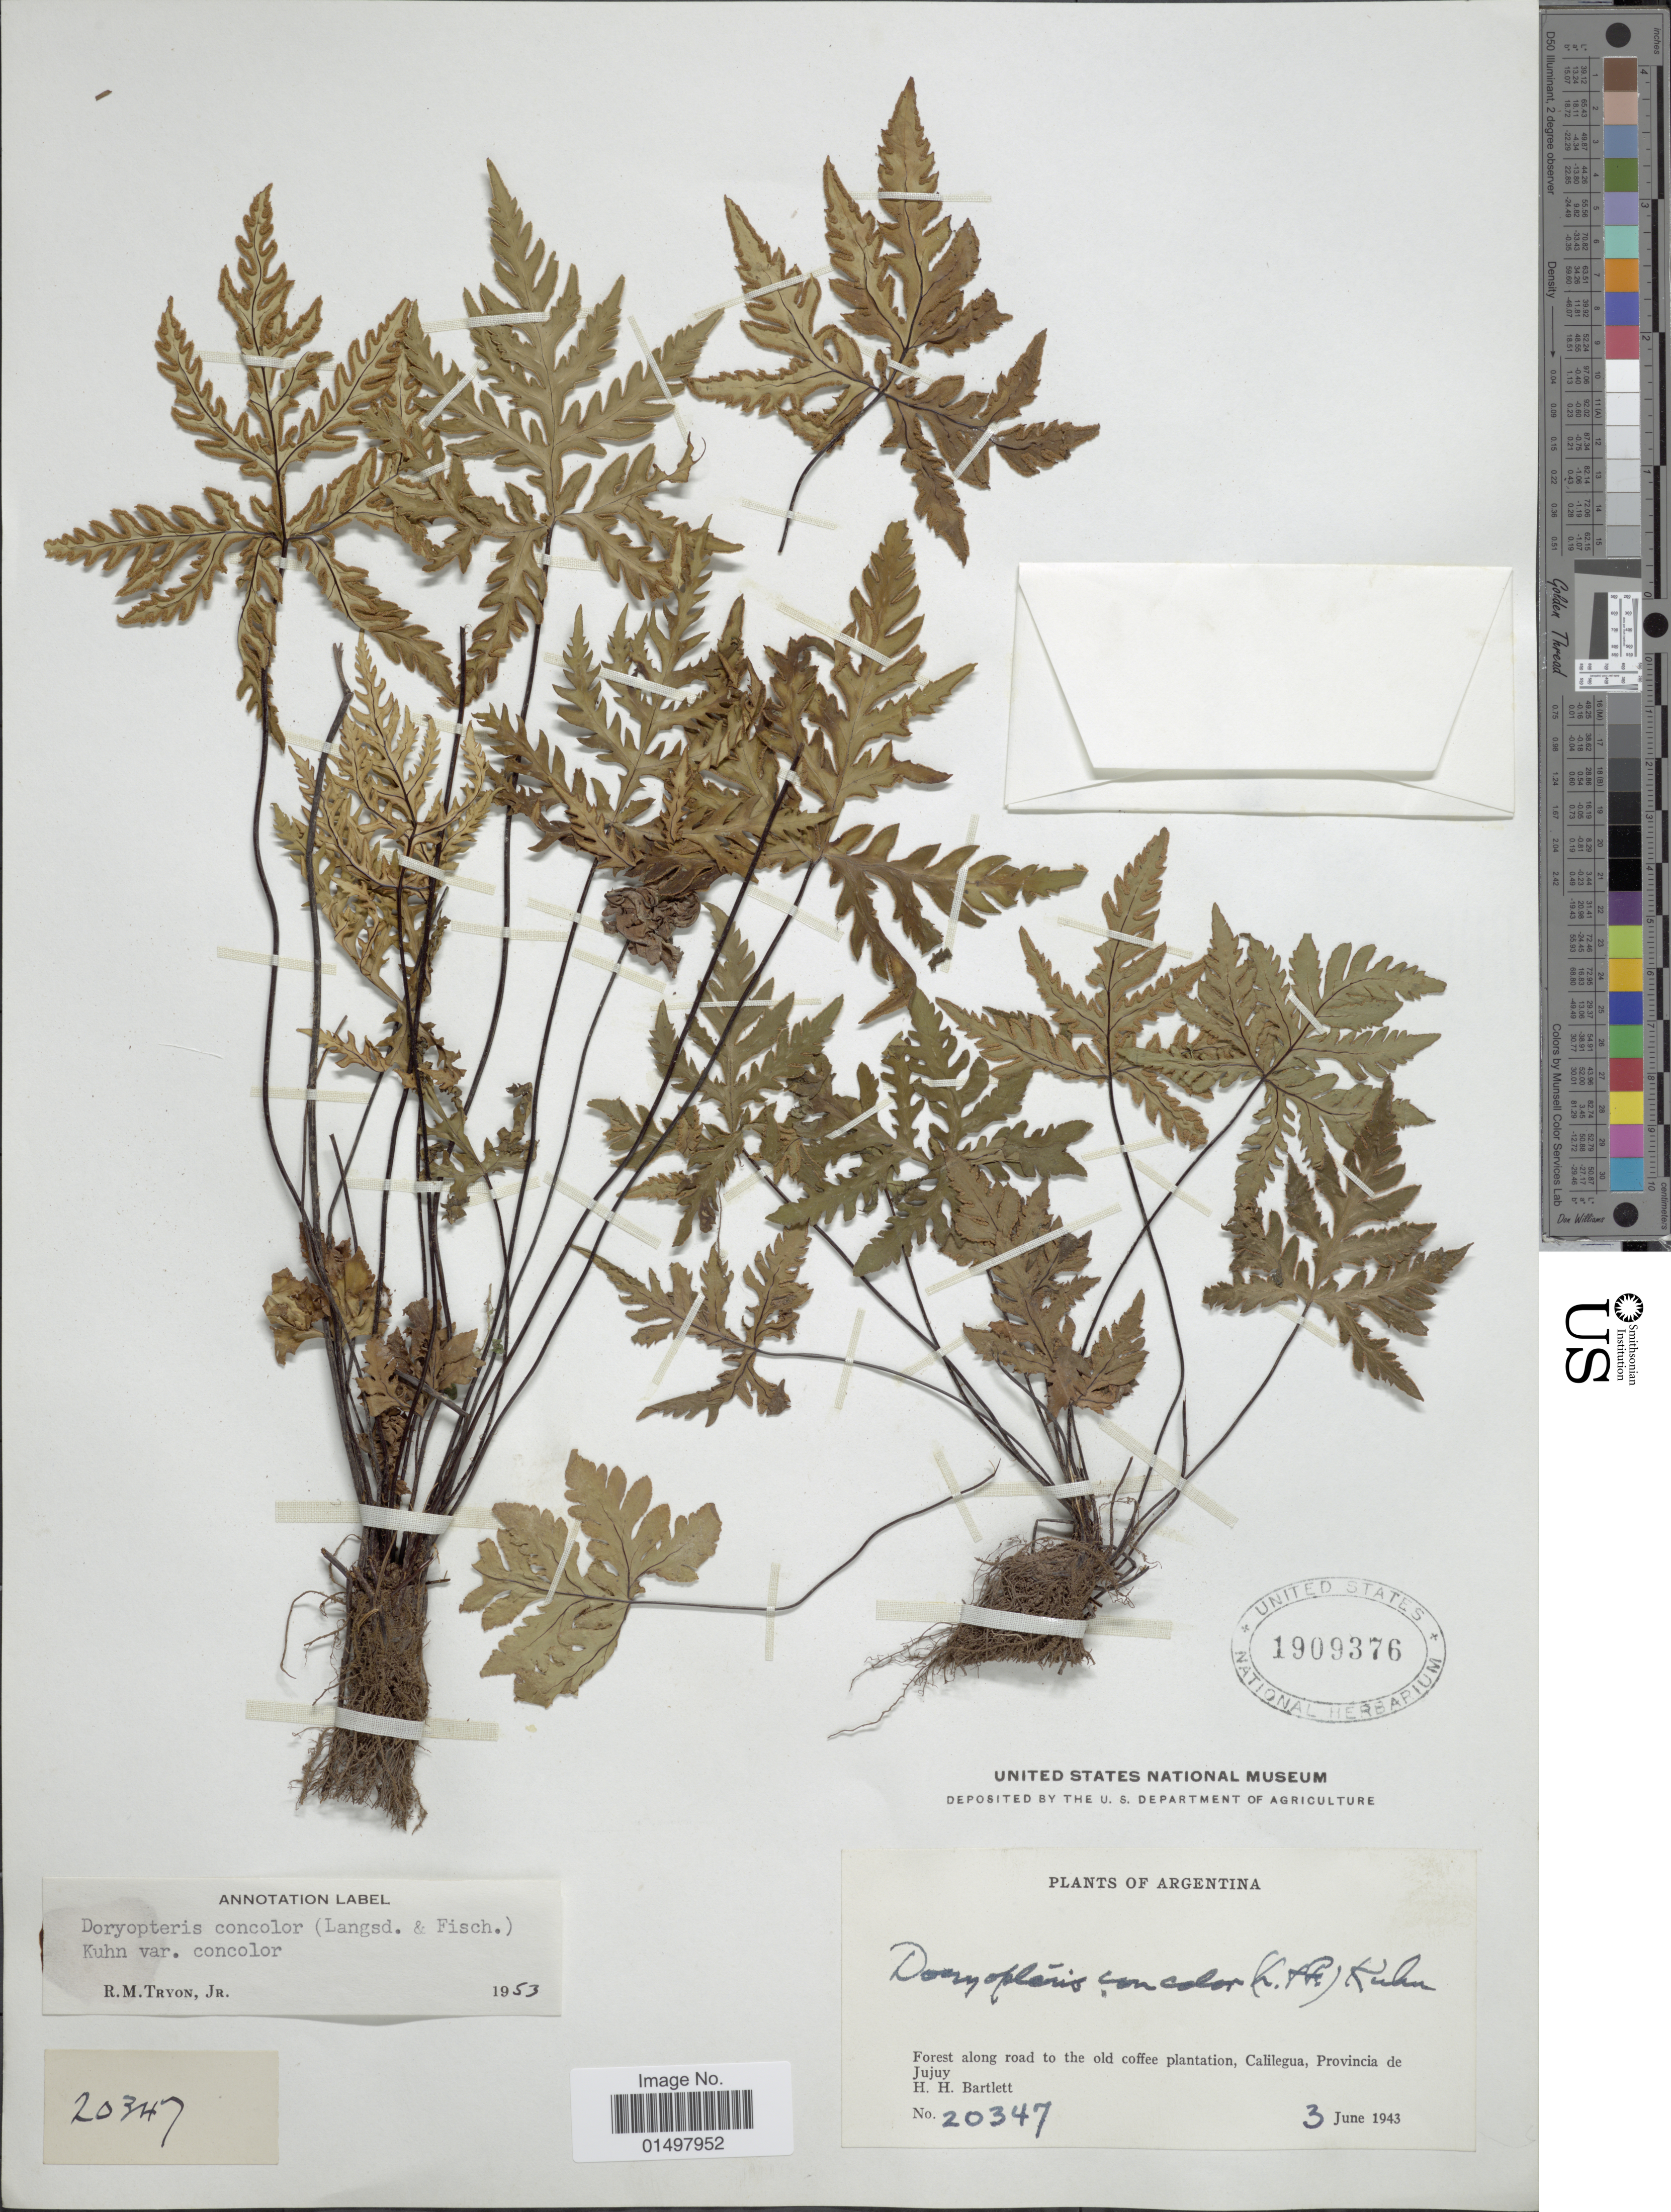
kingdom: Plantae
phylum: Tracheophyta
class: Polypodiopsida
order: Polypodiales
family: Pteridaceae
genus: Doryopteris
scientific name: Doryopteris concolor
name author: (Langsd. & Fisch.) Kuhn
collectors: H. H. Bartlett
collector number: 20347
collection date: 1943-06-03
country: Argentina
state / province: Jujuy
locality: Forest along road to the old coffee plantation, Calilegua, Provincia de Jujuy.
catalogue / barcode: US 1909376